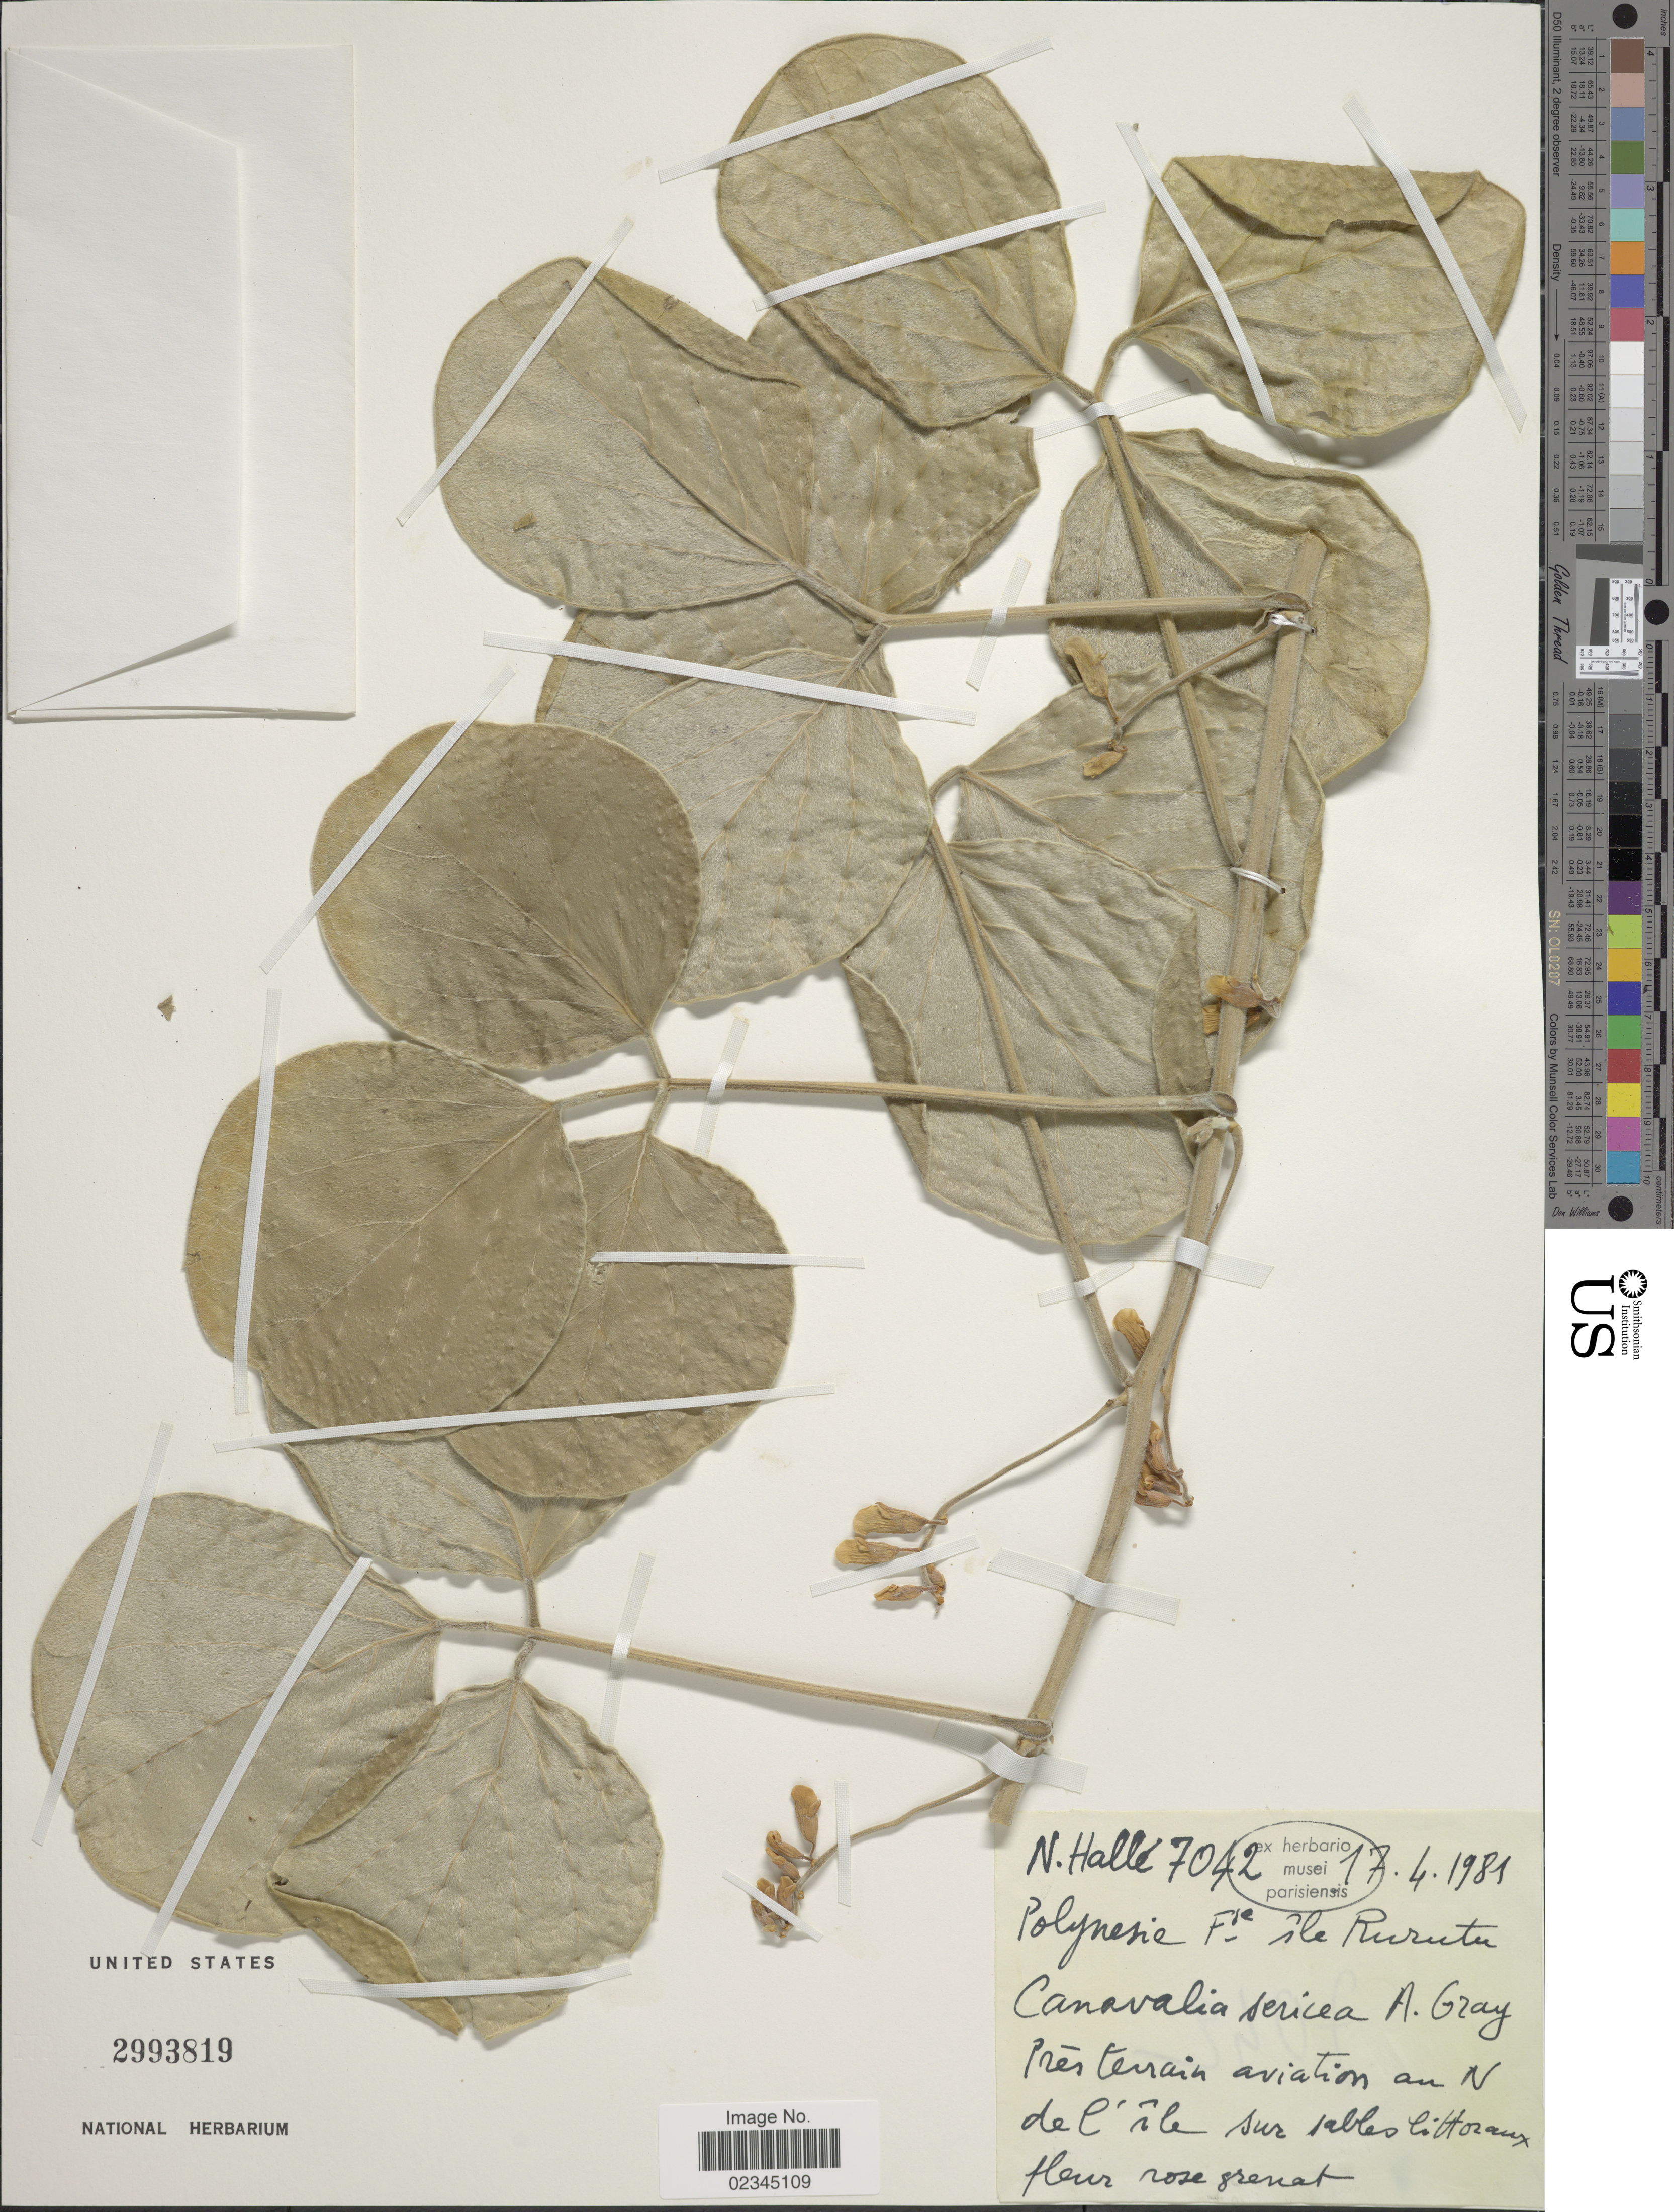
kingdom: Plantae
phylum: Tracheophyta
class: Magnoliopsida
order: Fabales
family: Fabaceae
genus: Canavalia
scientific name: Canavalia sericea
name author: A. Gray in Wilkes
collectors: N. Hallé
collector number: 7042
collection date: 1981-04-17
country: French Polynesia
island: Rurutu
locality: Polynesie Fde ile Rurutu. Pres terrain aviation au N de L'ile sur sables littoraux.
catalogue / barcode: US 2993819